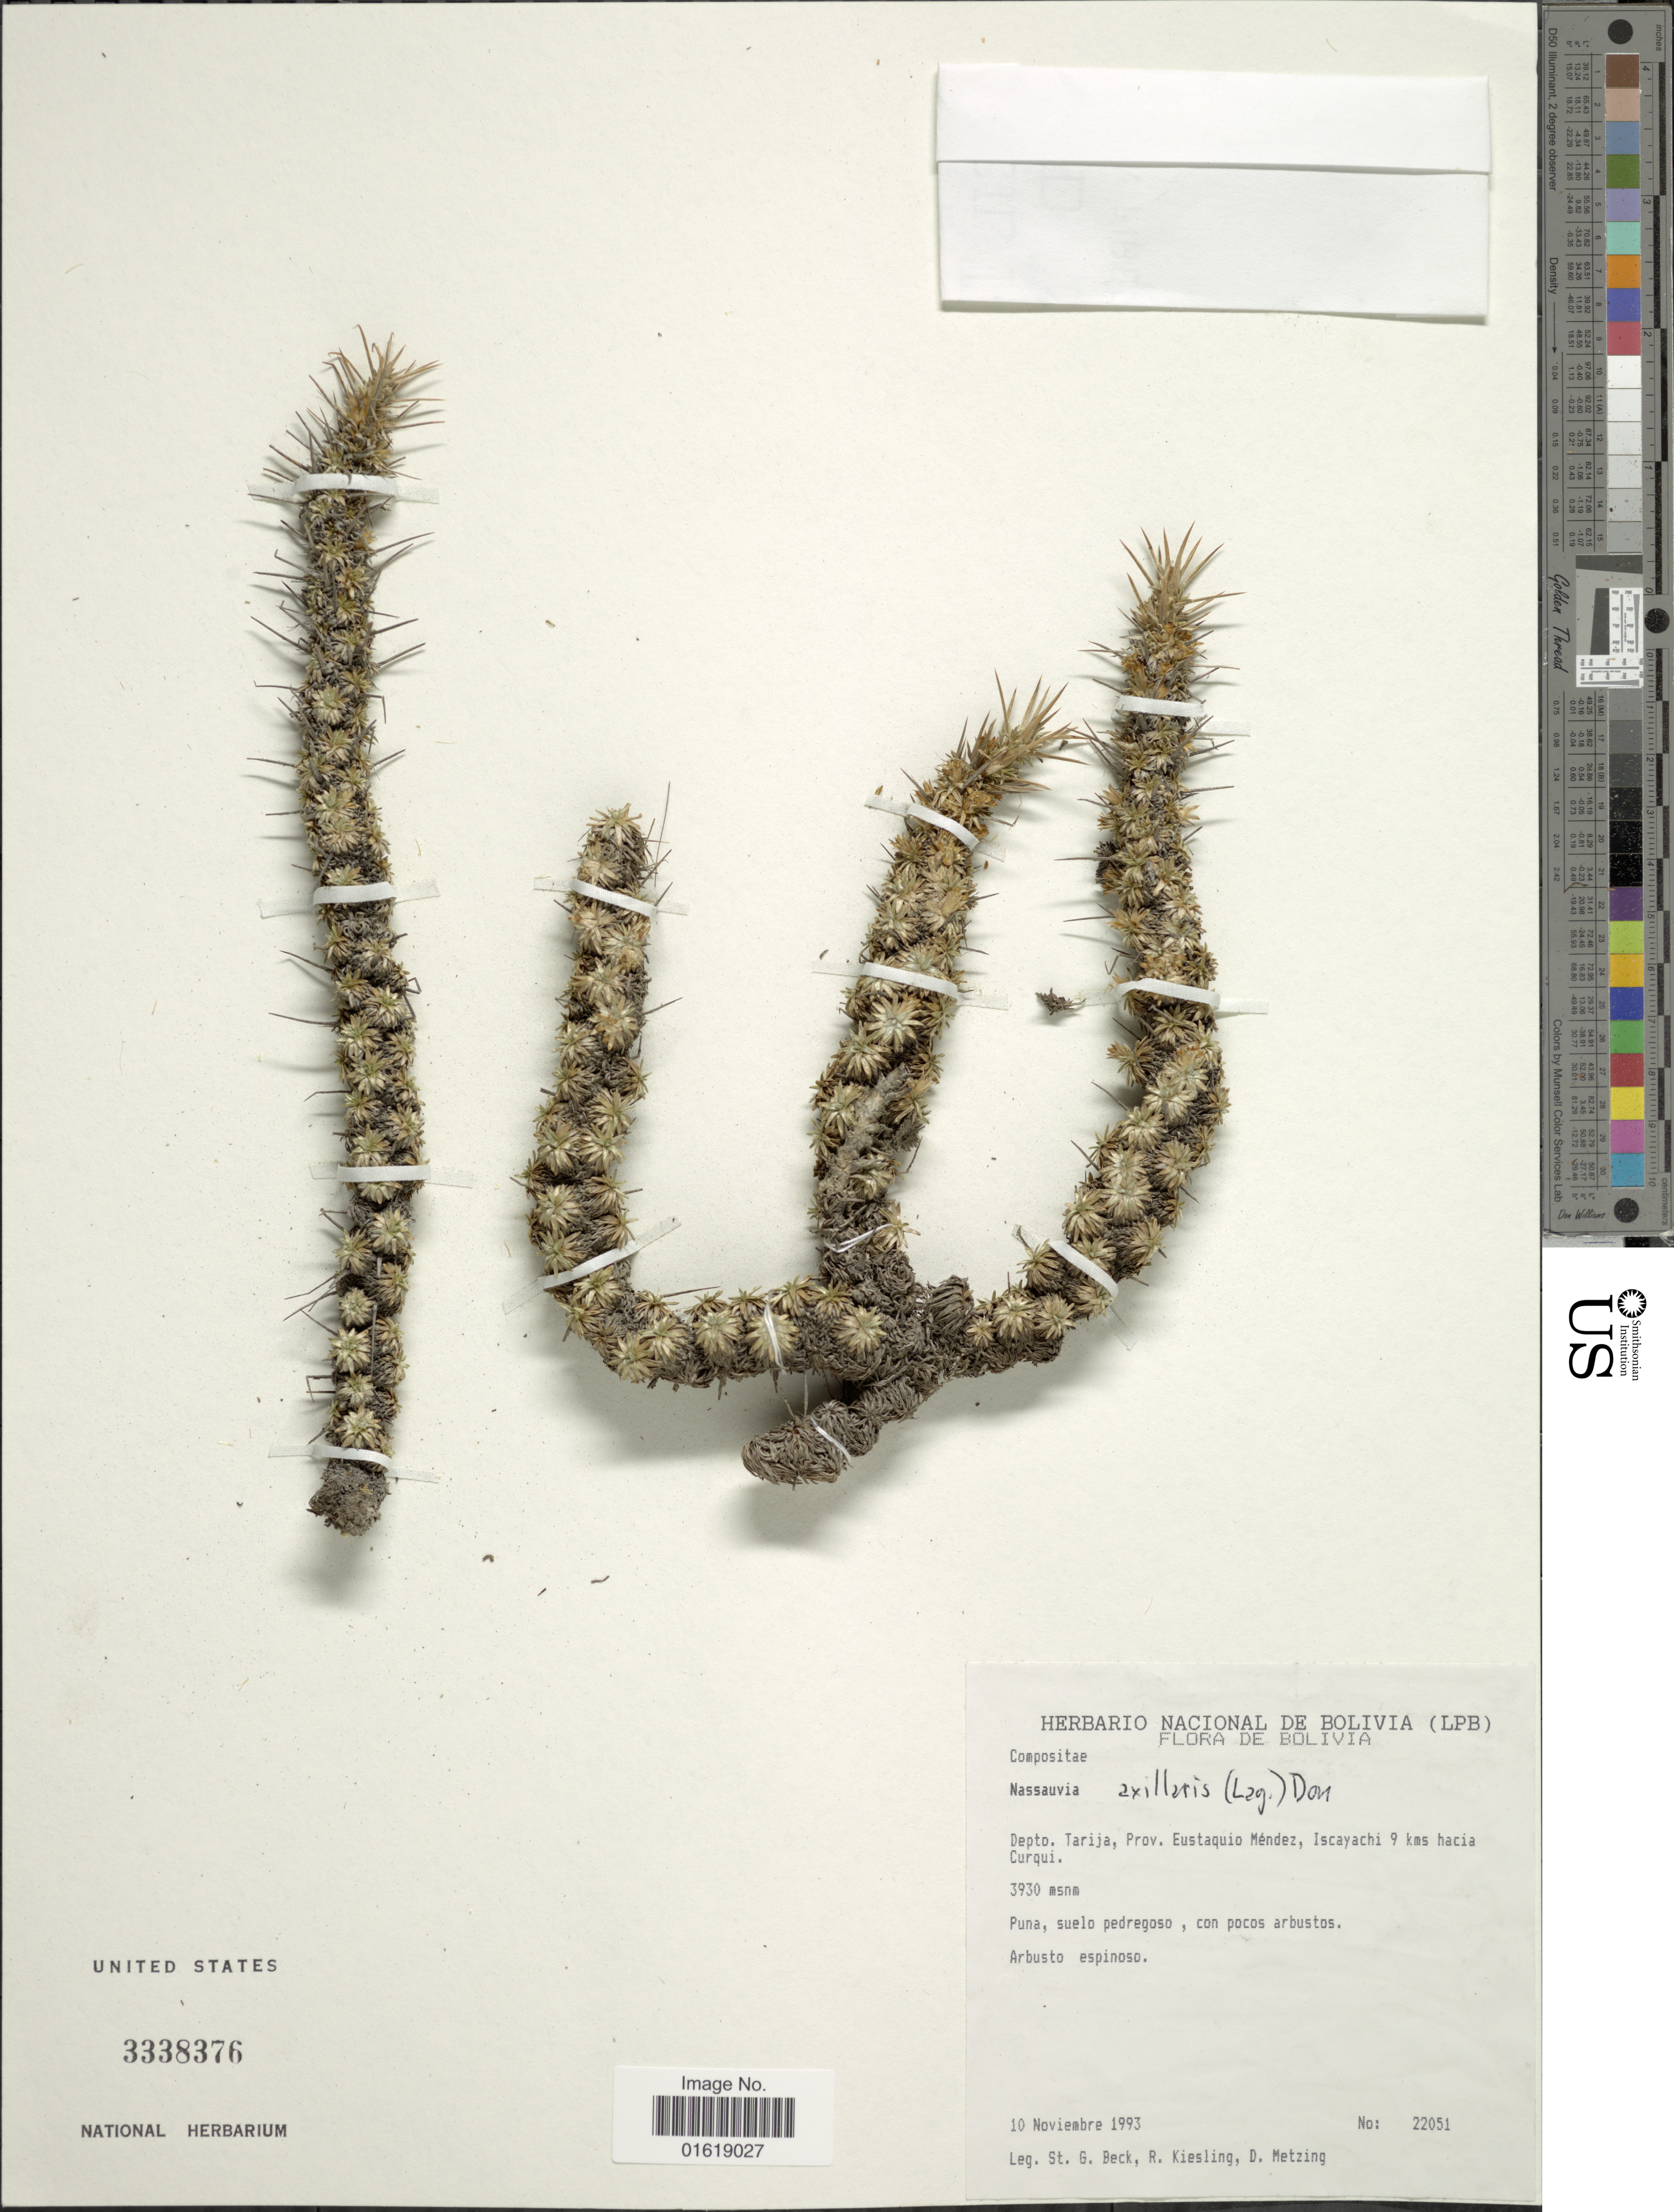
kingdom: Plantae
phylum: Tracheophyta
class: Magnoliopsida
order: Asterales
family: Asteraceae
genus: Nassauvia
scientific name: Nassauvia axillaris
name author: D. Don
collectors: S. G. Beck, R. Kiesling & D. Metzing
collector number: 22051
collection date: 1993-11-10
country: Bolivia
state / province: Tarija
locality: Depto. Tarija, Prov. Eustaquio Méndez, Iscayachi 9 kms hacia Curqui.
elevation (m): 3930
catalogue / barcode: US 3338376